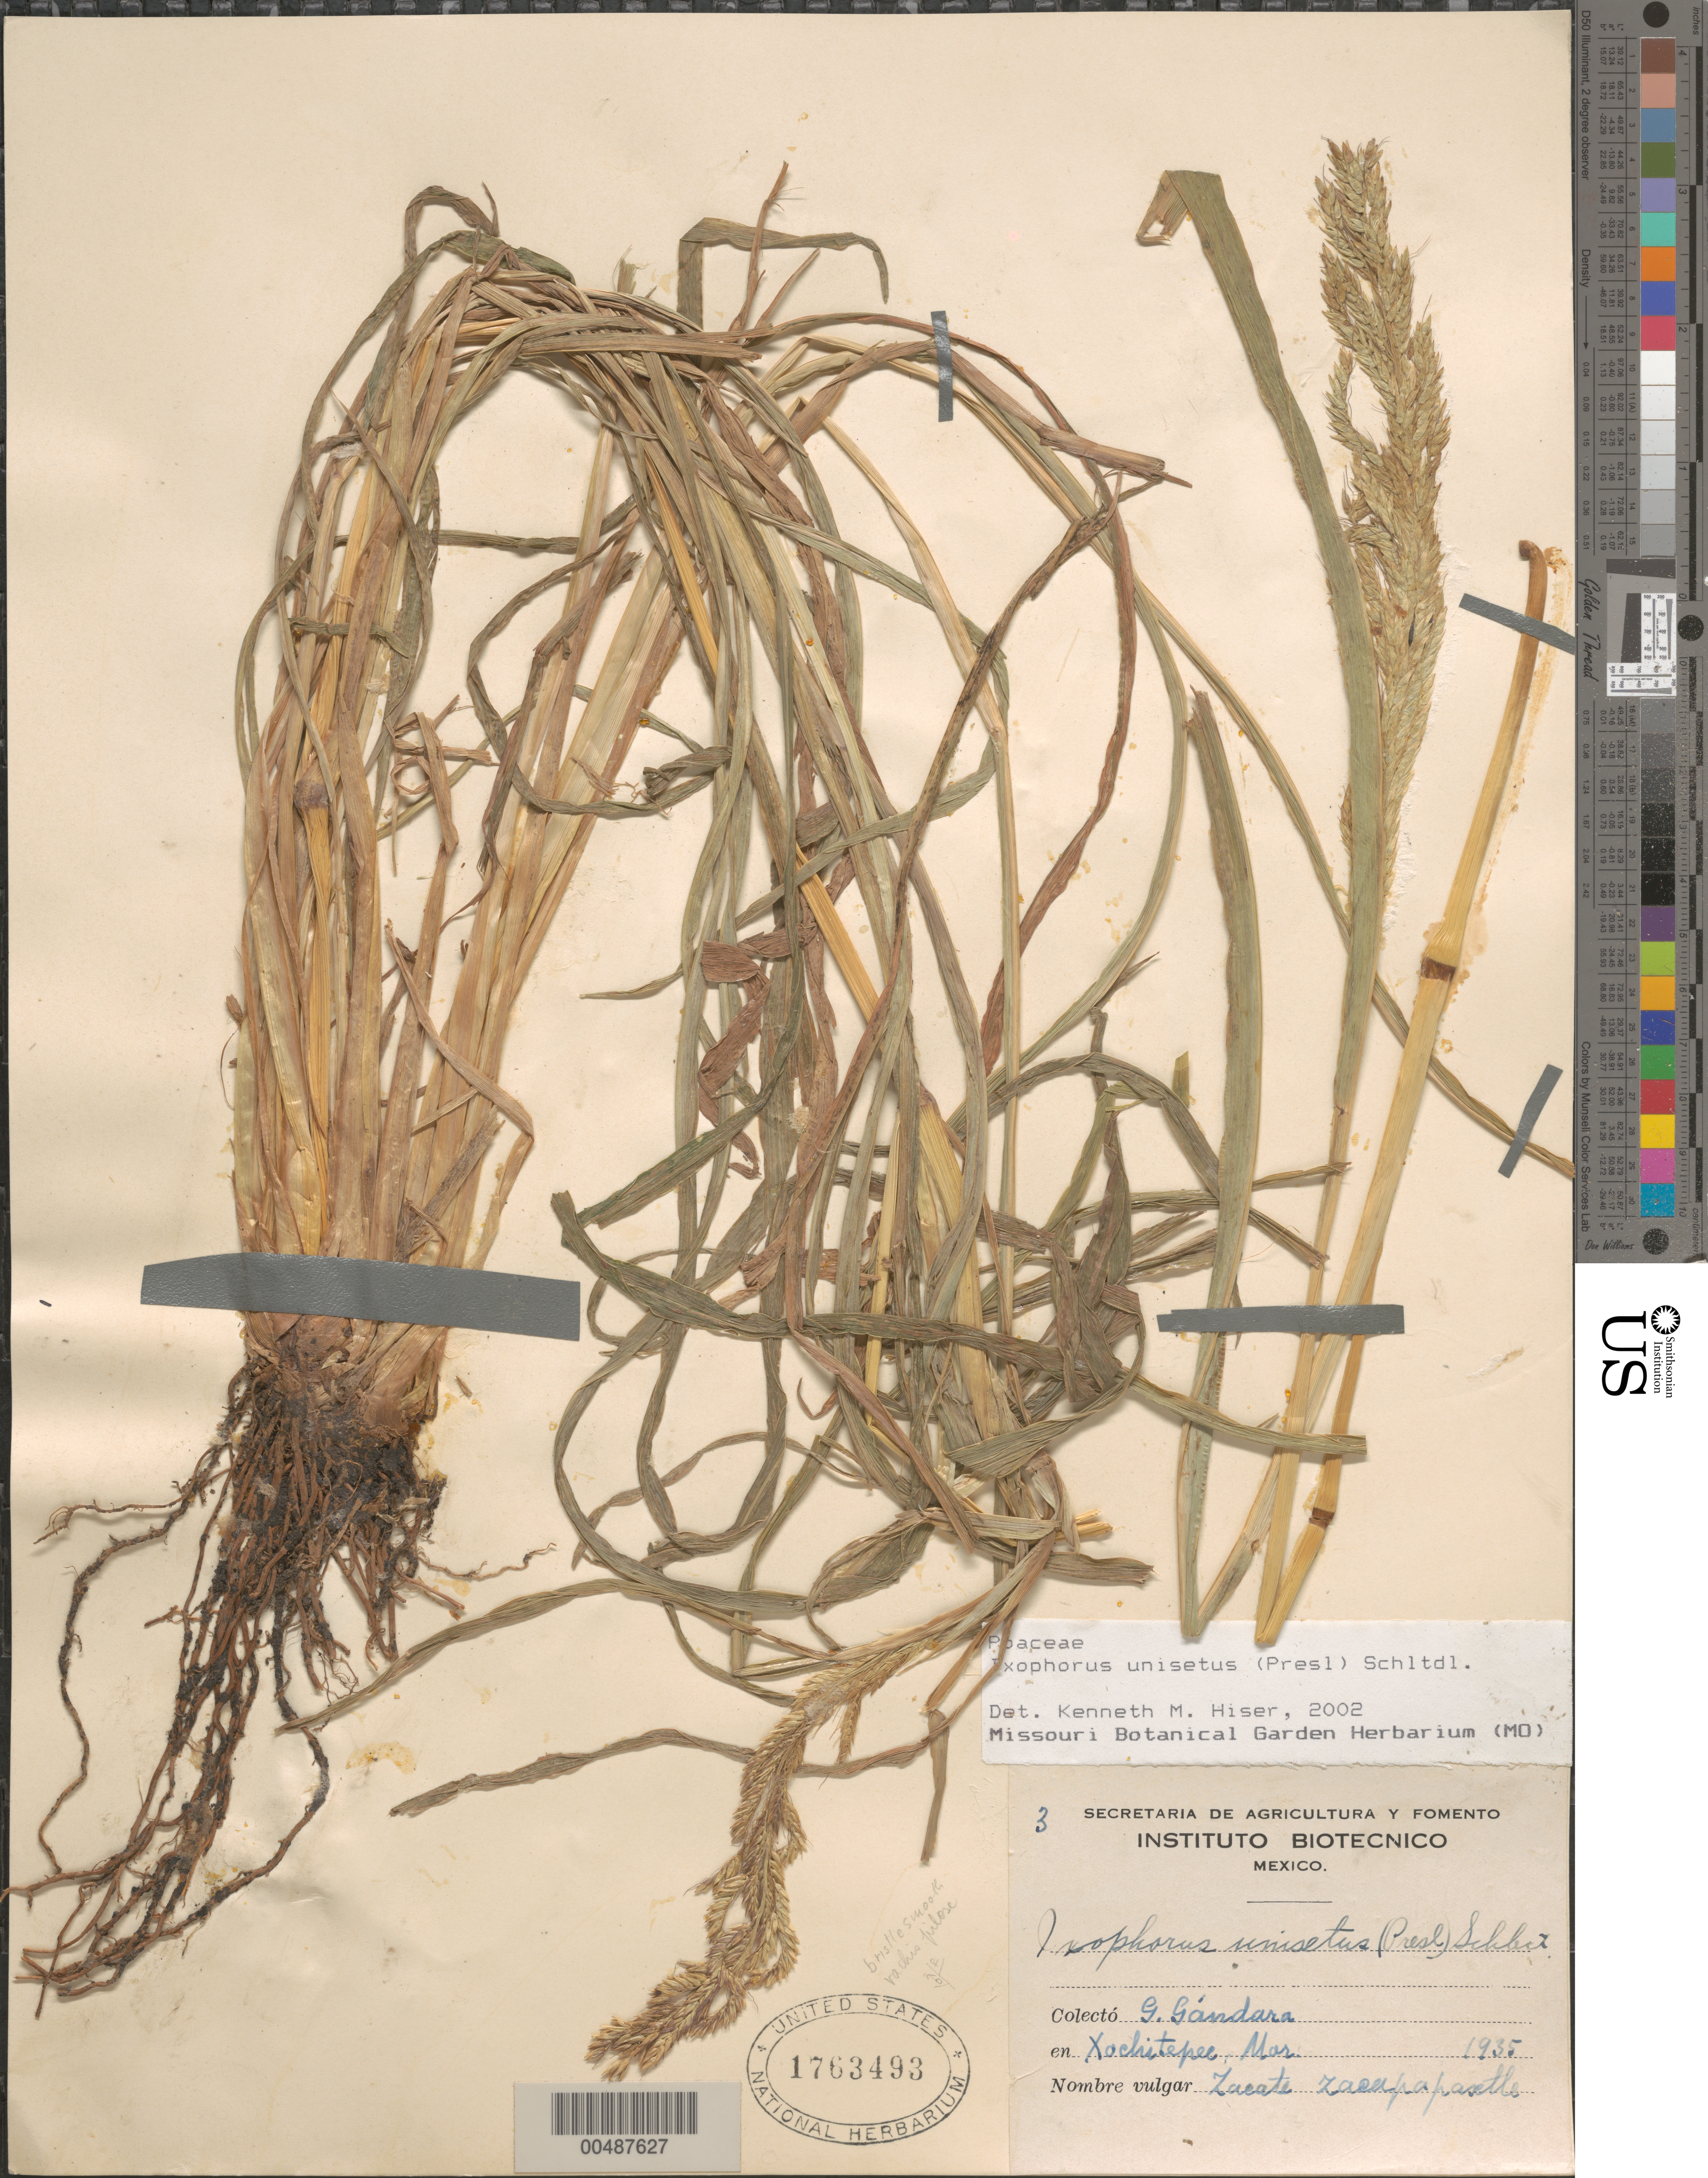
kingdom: Plantae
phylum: Tracheophyta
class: Liliopsida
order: Poales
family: Poaceae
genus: Ixophorus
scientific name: Ixophorus unisetus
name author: (J. Presl) Schltdl.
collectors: G. G ndara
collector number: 3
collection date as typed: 1935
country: Mexico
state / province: Morelos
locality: Xochitepec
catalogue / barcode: US 1763493